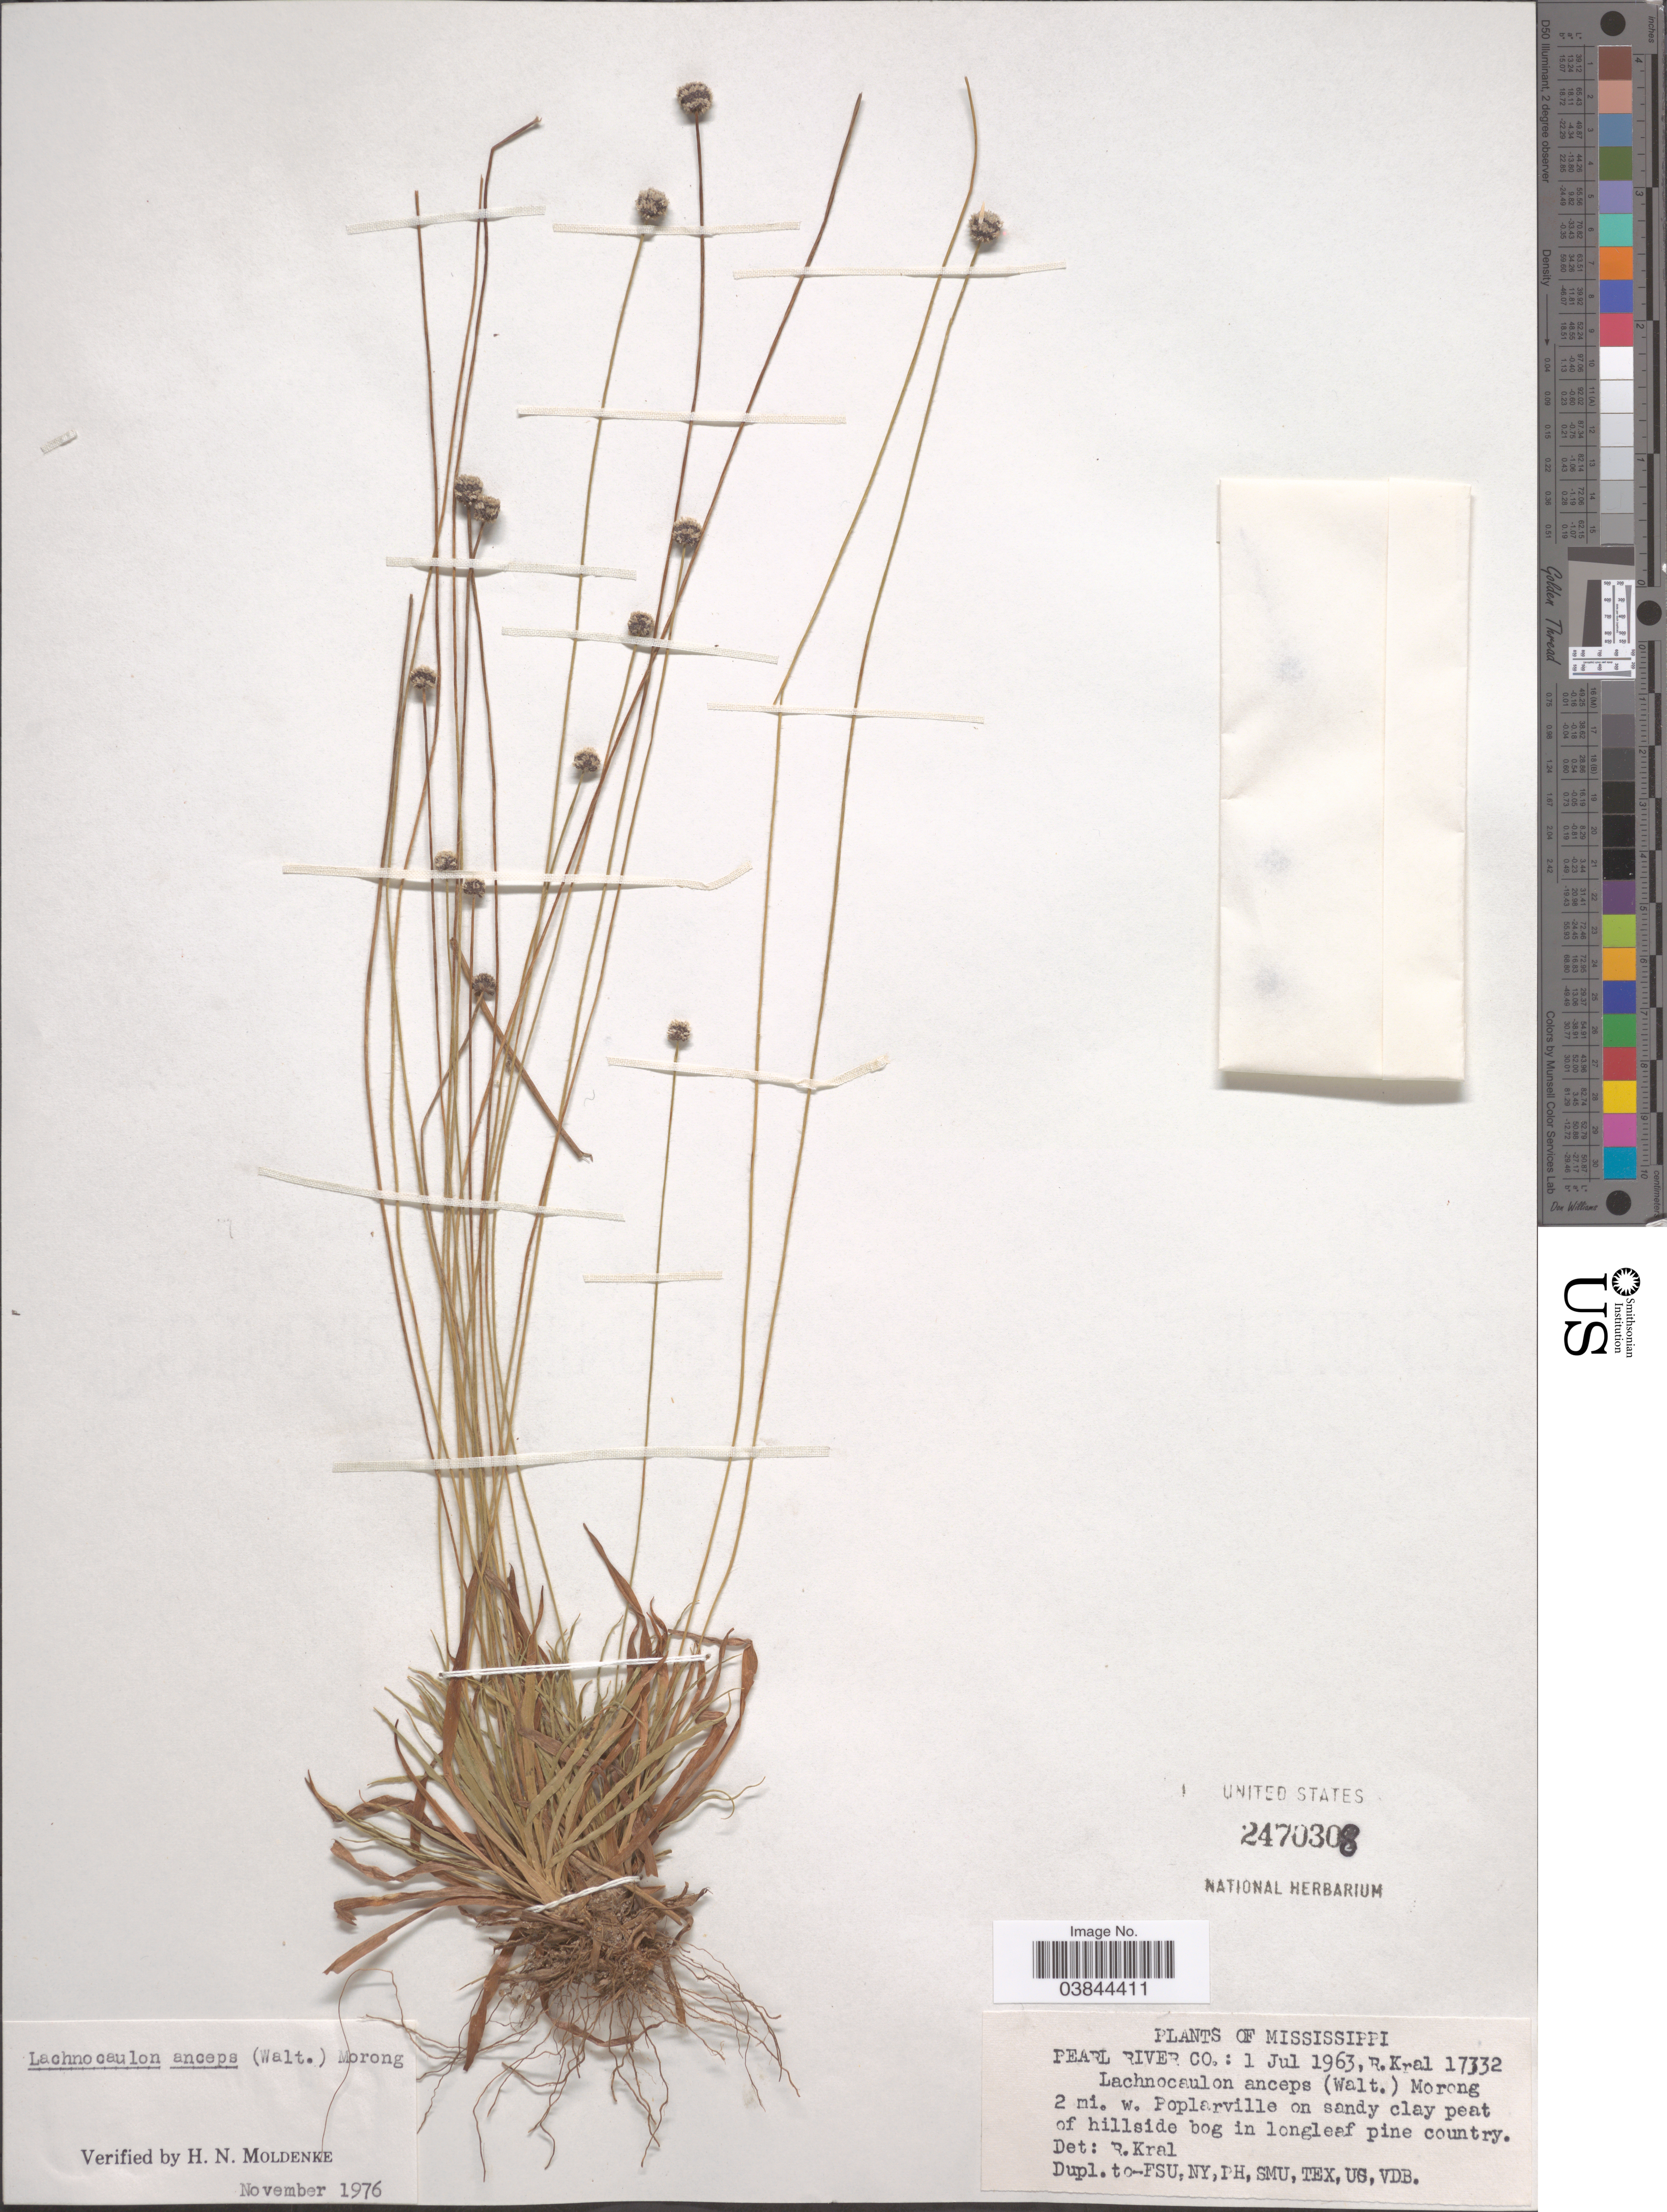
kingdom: Plantae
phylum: Tracheophyta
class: Liliopsida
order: Poales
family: Eriocaulaceae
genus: Lachnocaulon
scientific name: Lachnocaulon anceps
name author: (Walter) Morong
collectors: R. Kral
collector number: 17332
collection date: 1963-07-01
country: United States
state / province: Mississippi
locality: Pearl River Co.: 2 mi. w. Poplarville.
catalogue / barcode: US 2470308